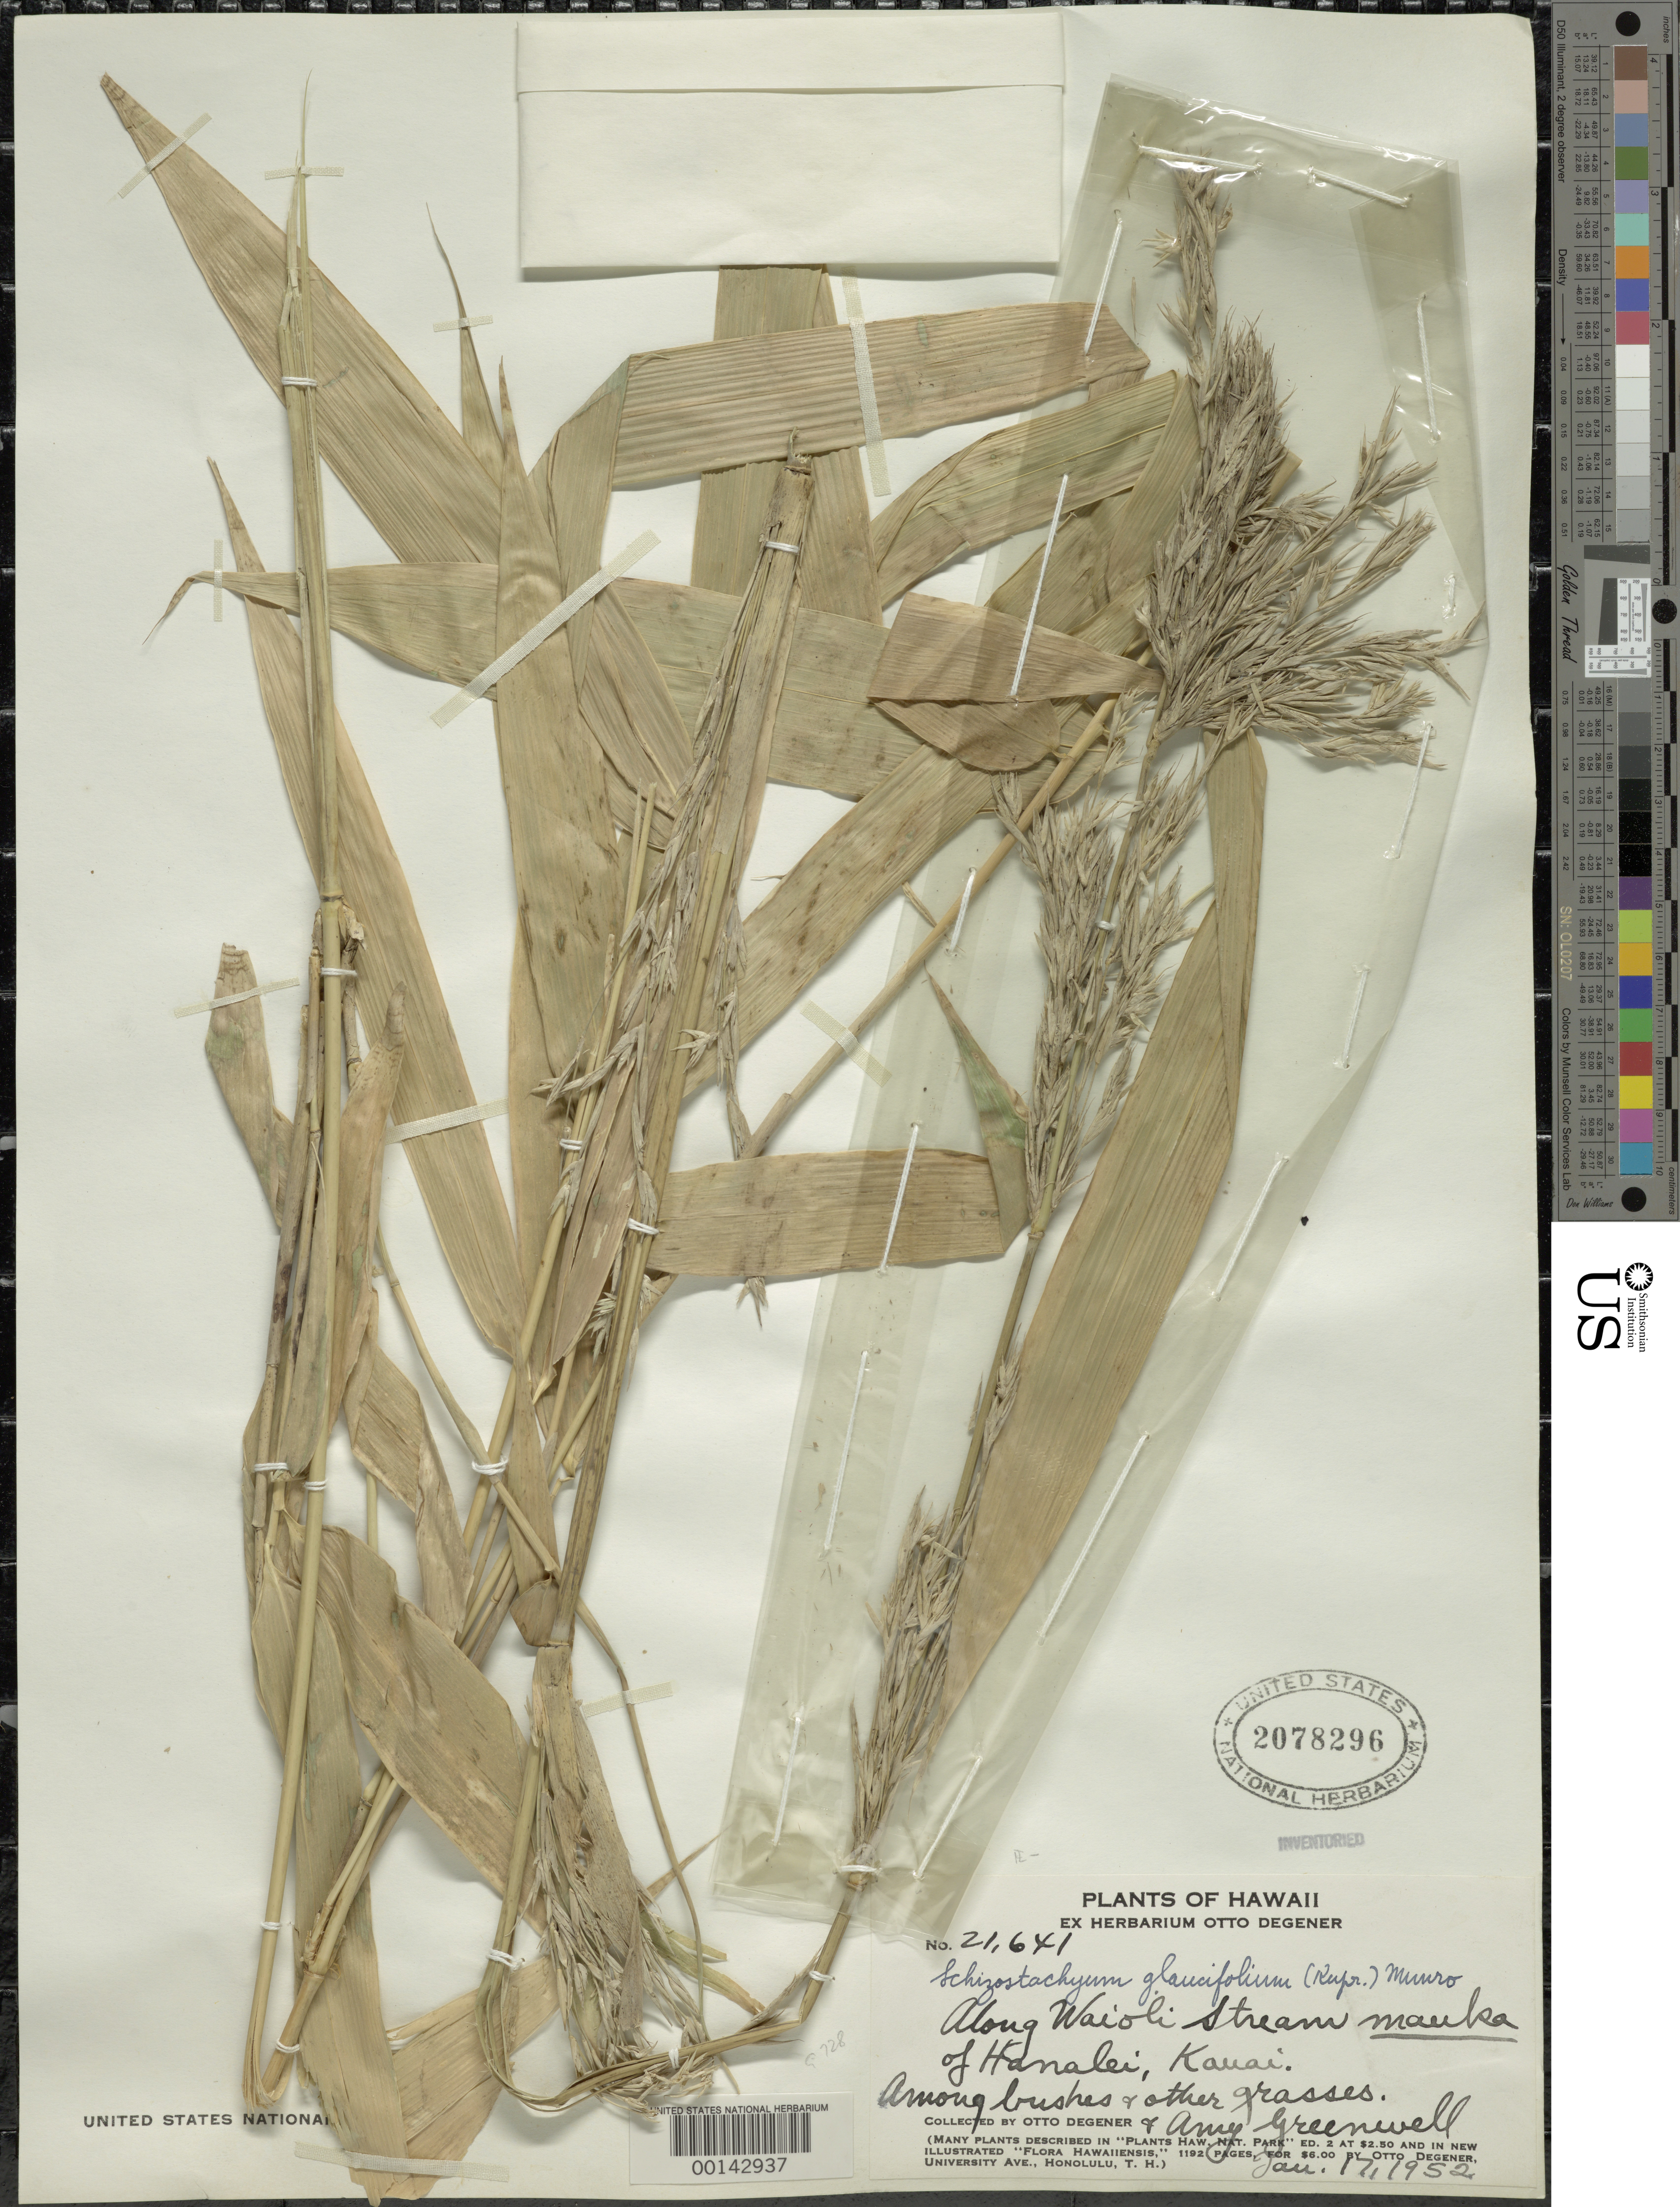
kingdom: Plantae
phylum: Tracheophyta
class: Liliopsida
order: Poales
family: Poaceae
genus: Schizostachyum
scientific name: Schizostachyum glaucifolium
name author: (Rupr.) Munro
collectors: O. Degener & A. B. Greenwell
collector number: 21641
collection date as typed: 17 Jan 1952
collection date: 1952-01-17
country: United States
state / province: Hawaii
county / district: Kauai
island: Kaua'i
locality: Kauai, Hanalei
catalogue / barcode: US 2078296